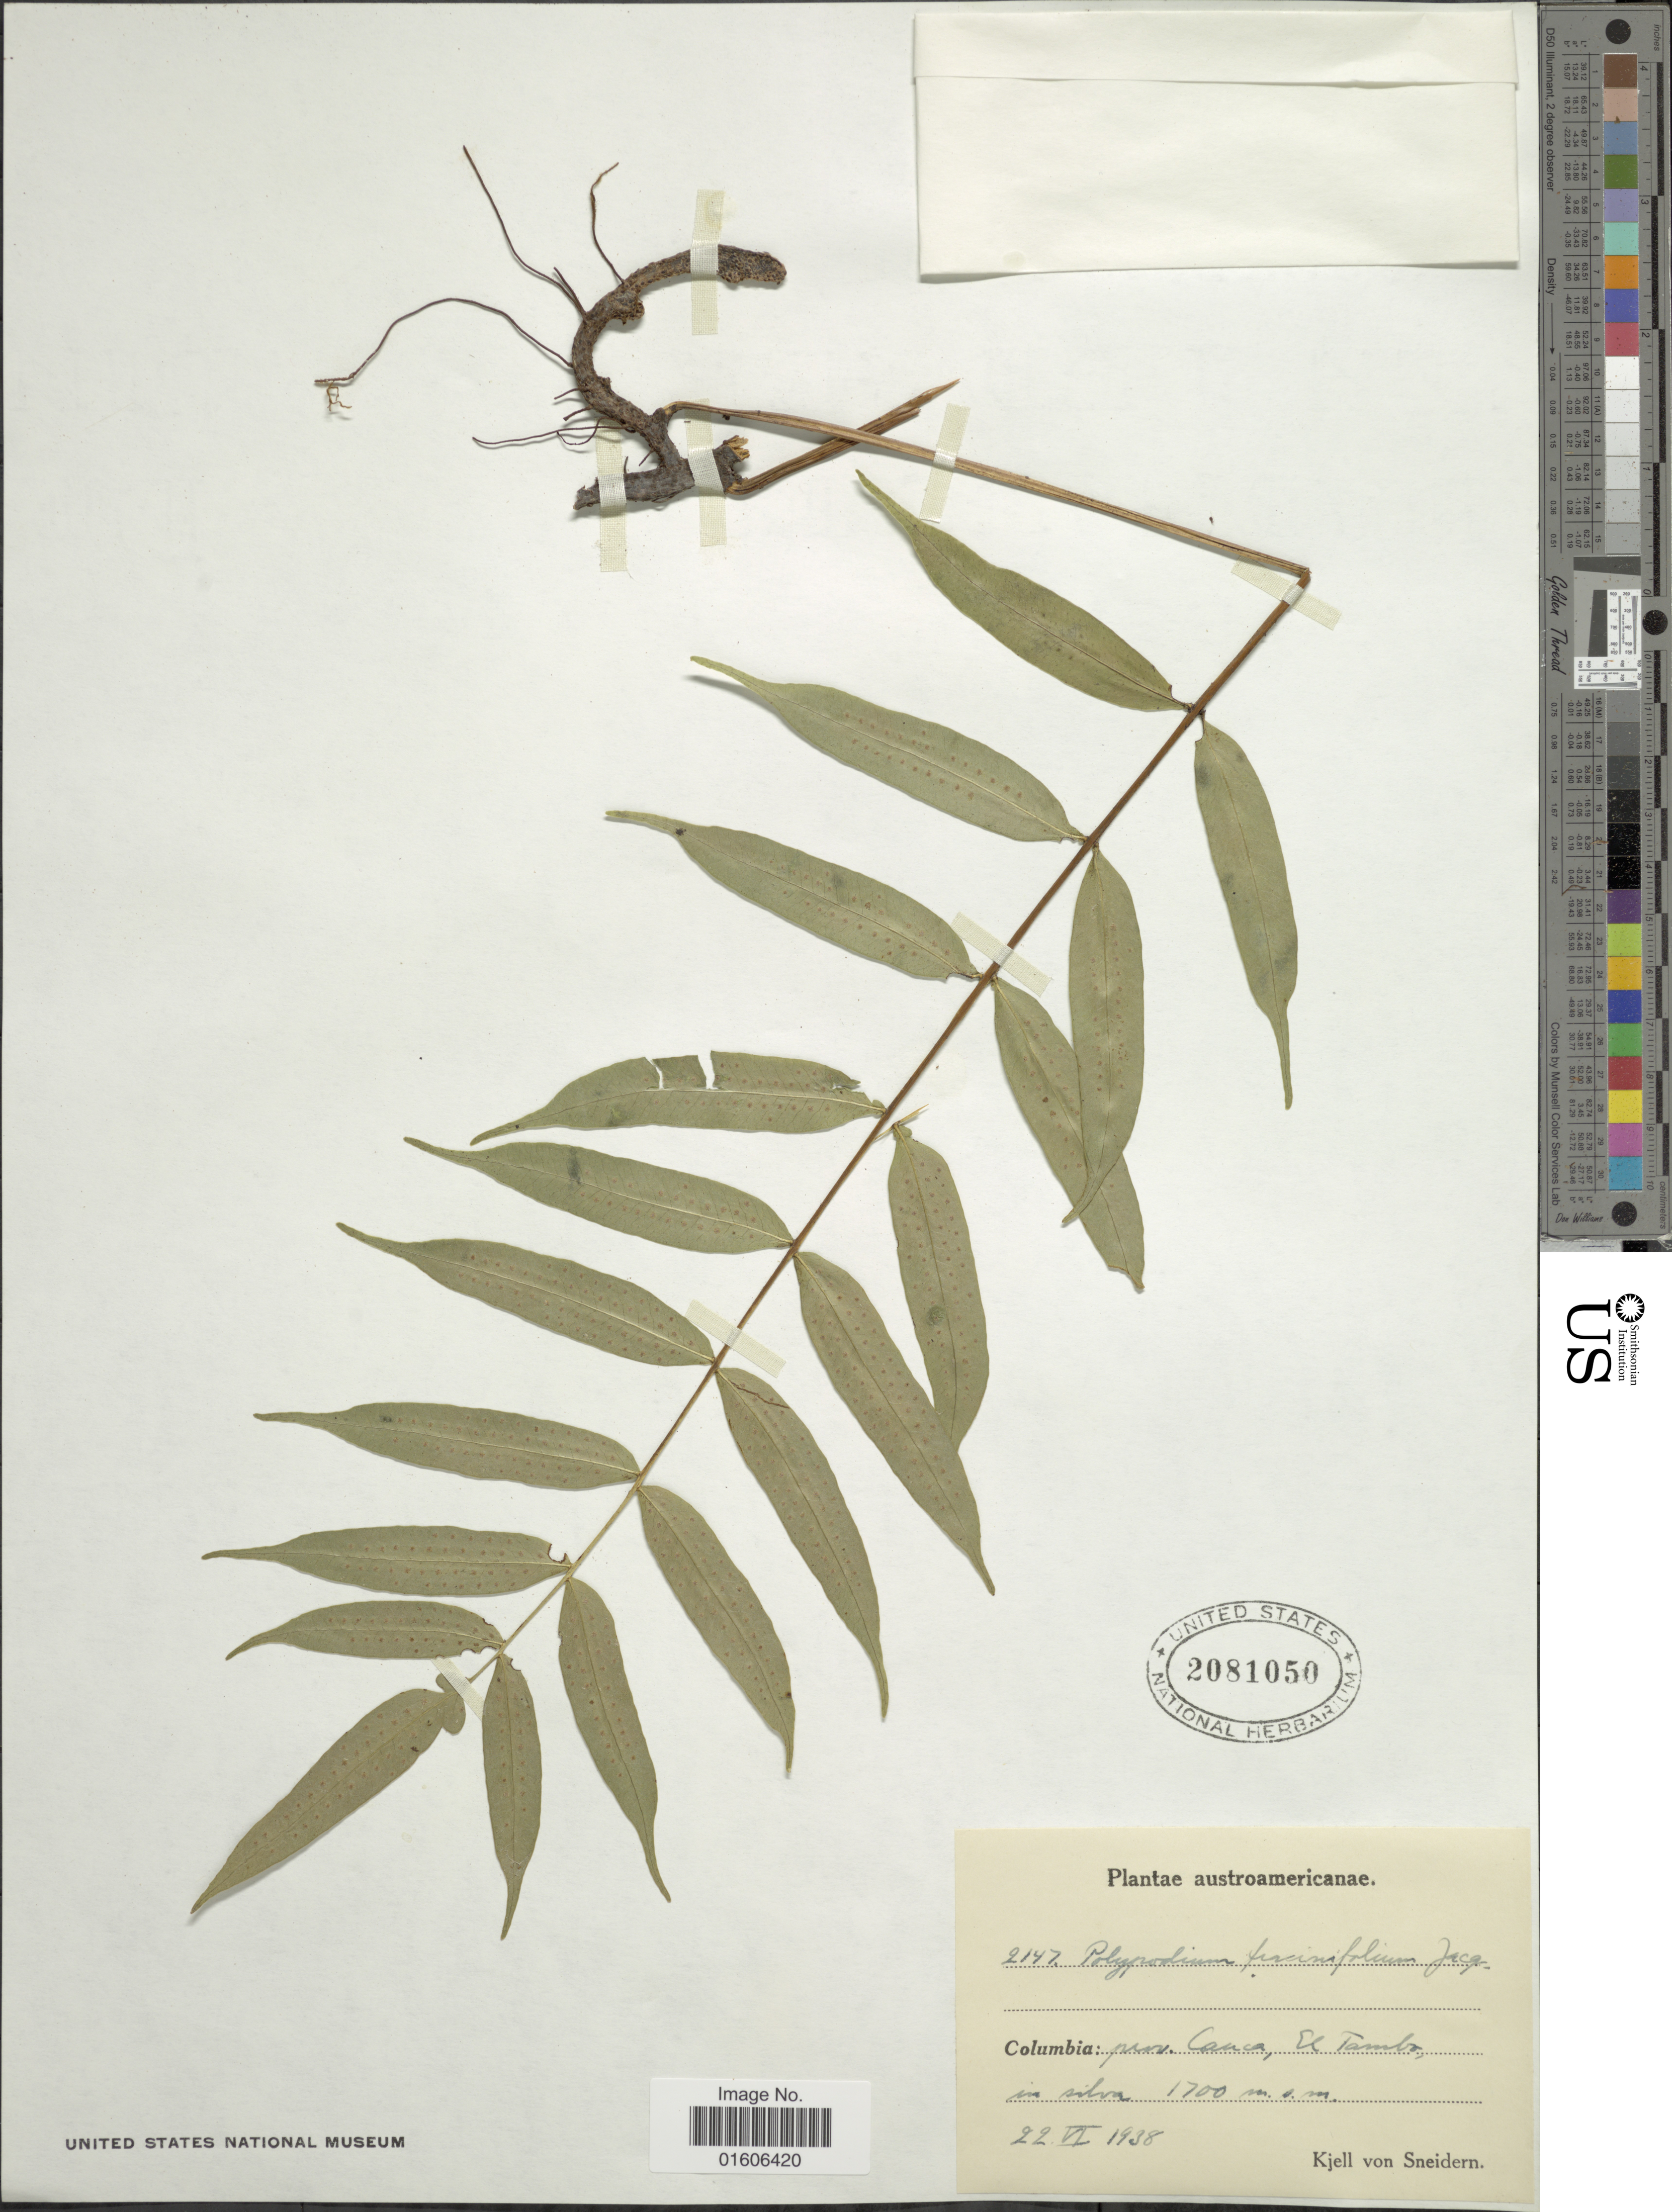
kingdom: Plantae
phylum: Tracheophyta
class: Polypodiopsida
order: Polypodiales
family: Polypodiaceae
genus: Serpocaulon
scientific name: Serpocaulon fraxinifolium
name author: (Jacq.) A.R. Sm.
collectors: K. von Sneidern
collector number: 2147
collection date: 1938-06-22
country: Colombia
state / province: Cauca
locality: Prov. Cauca, El Tambo, in silva.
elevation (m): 1700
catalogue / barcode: US 2081050